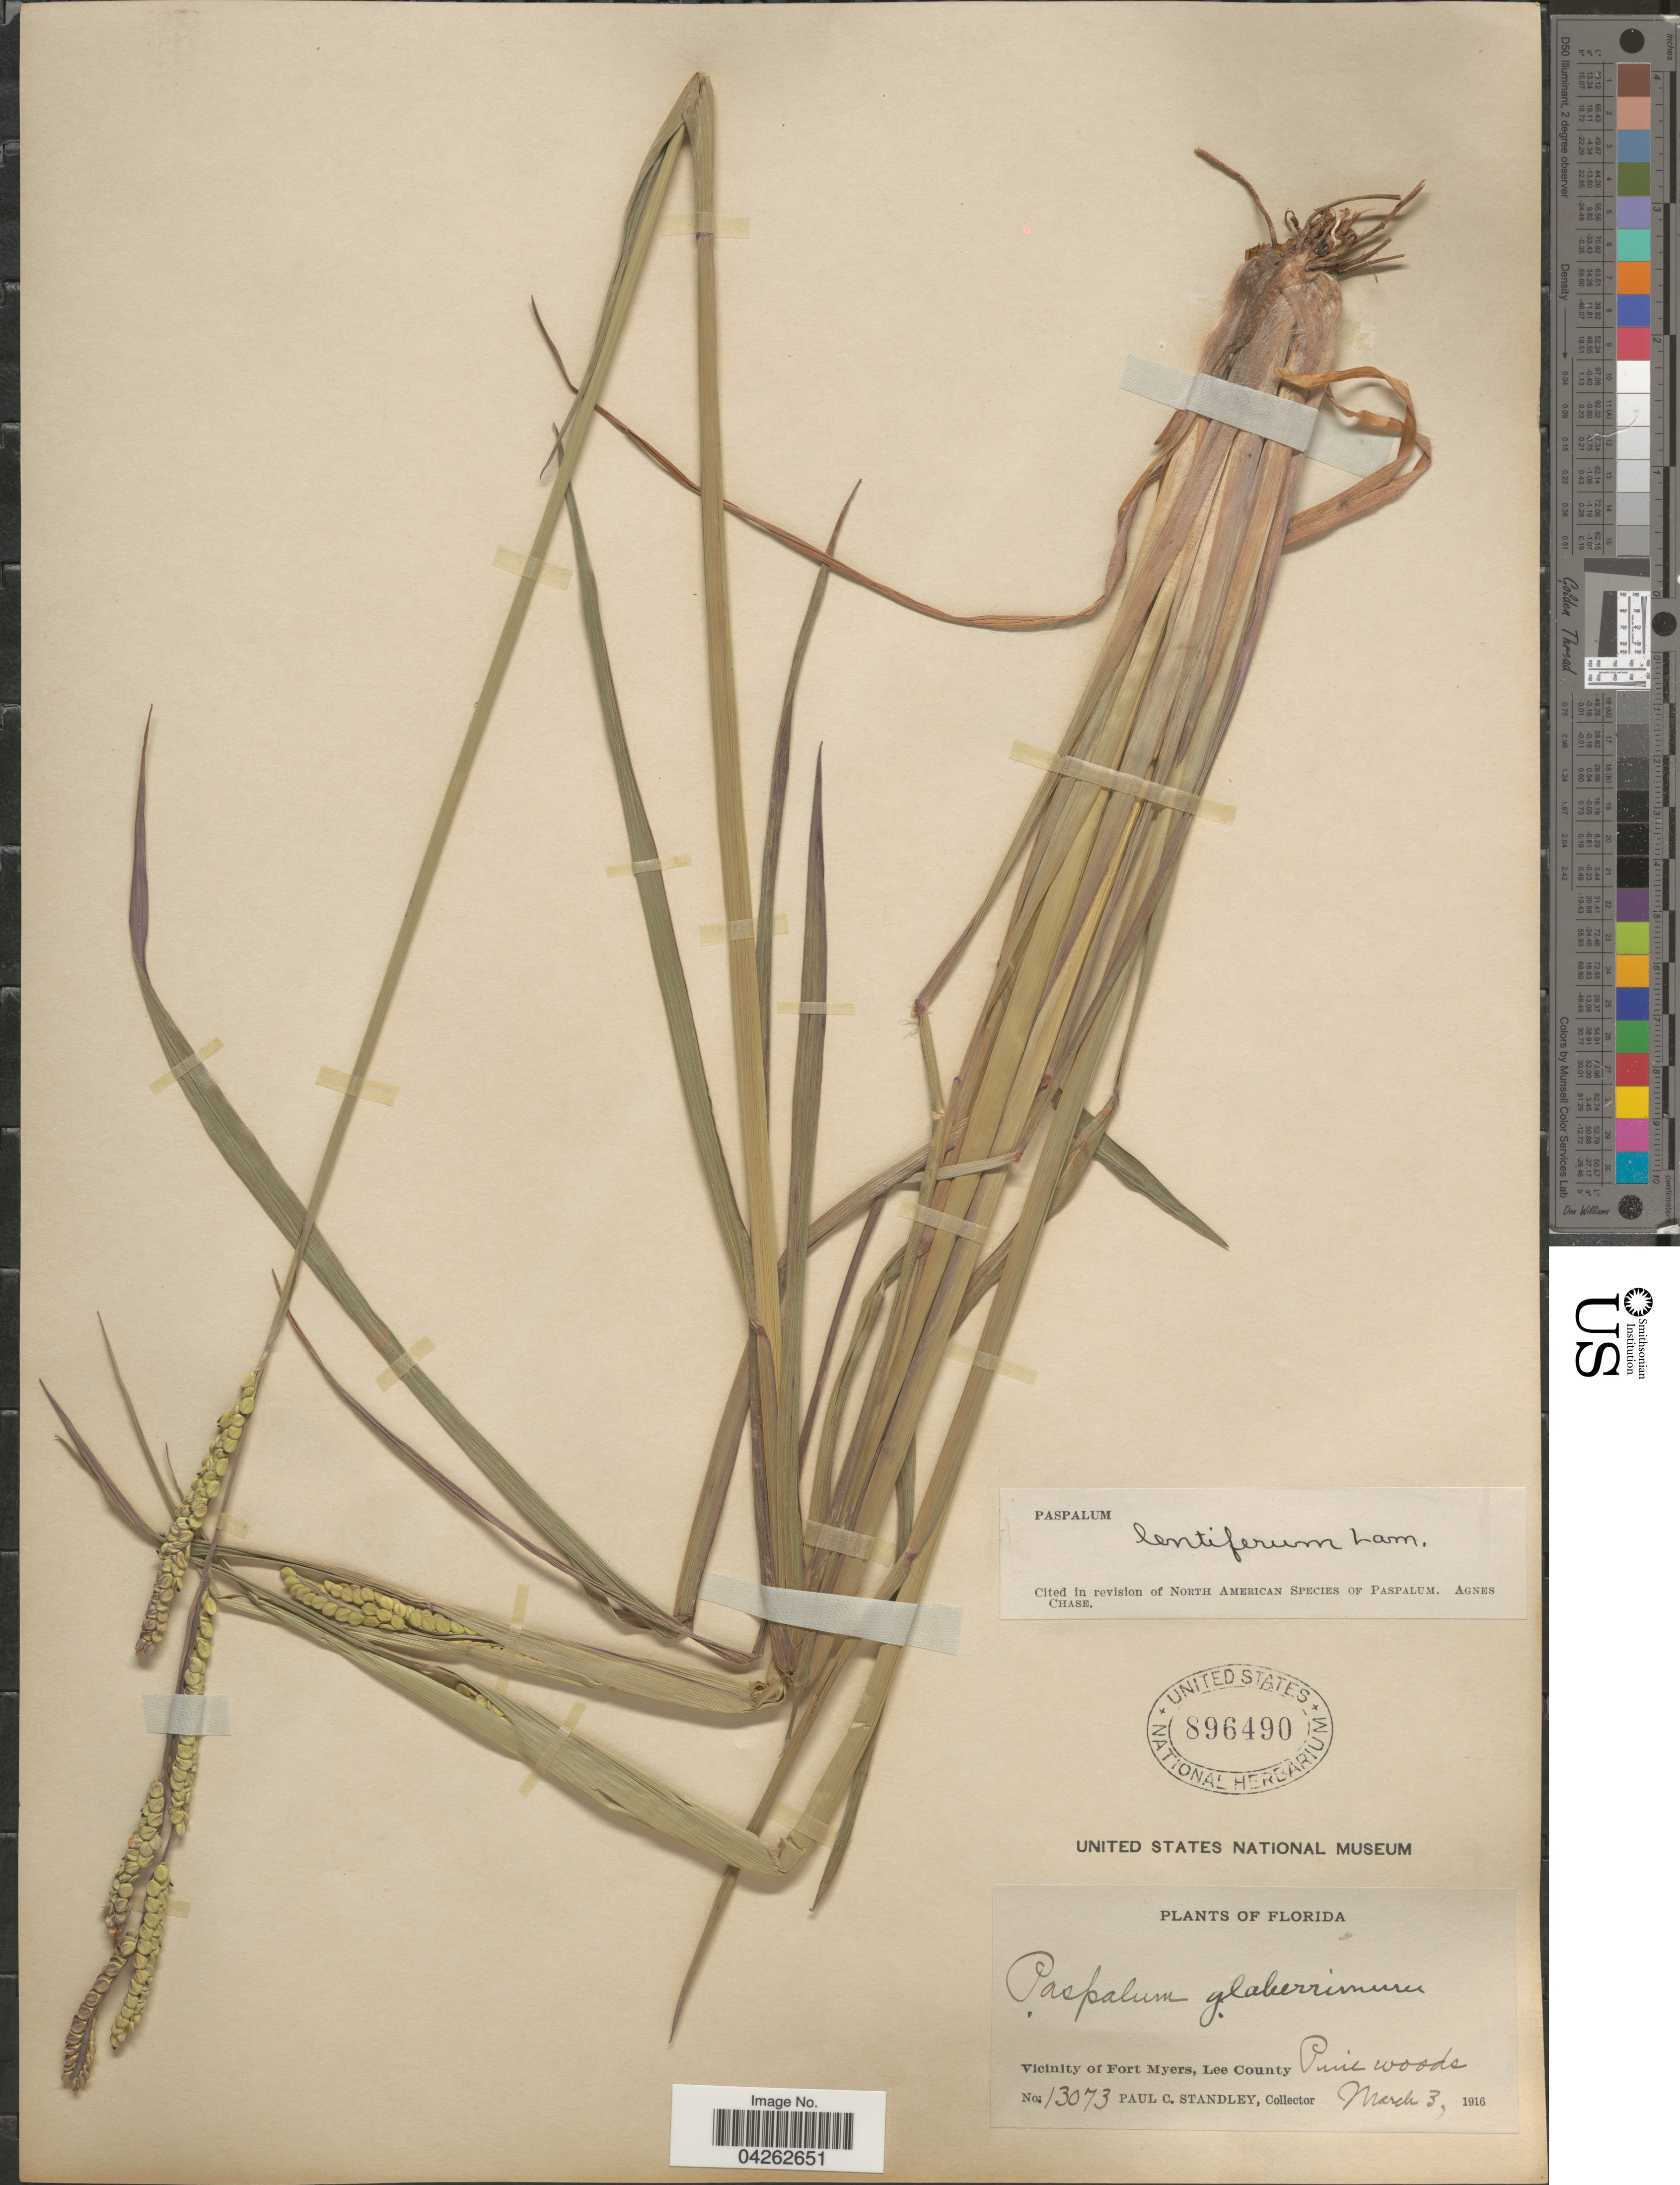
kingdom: Plantae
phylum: Tracheophyta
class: Liliopsida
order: Poales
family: Poaceae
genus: Paspalum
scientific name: Paspalum lentiferum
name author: Lam.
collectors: P. C. Standley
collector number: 13073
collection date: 1916-03-03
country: United States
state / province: Florida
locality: Vicinity of Fort Myers, Lee County. Pine woods.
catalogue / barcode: US 896490